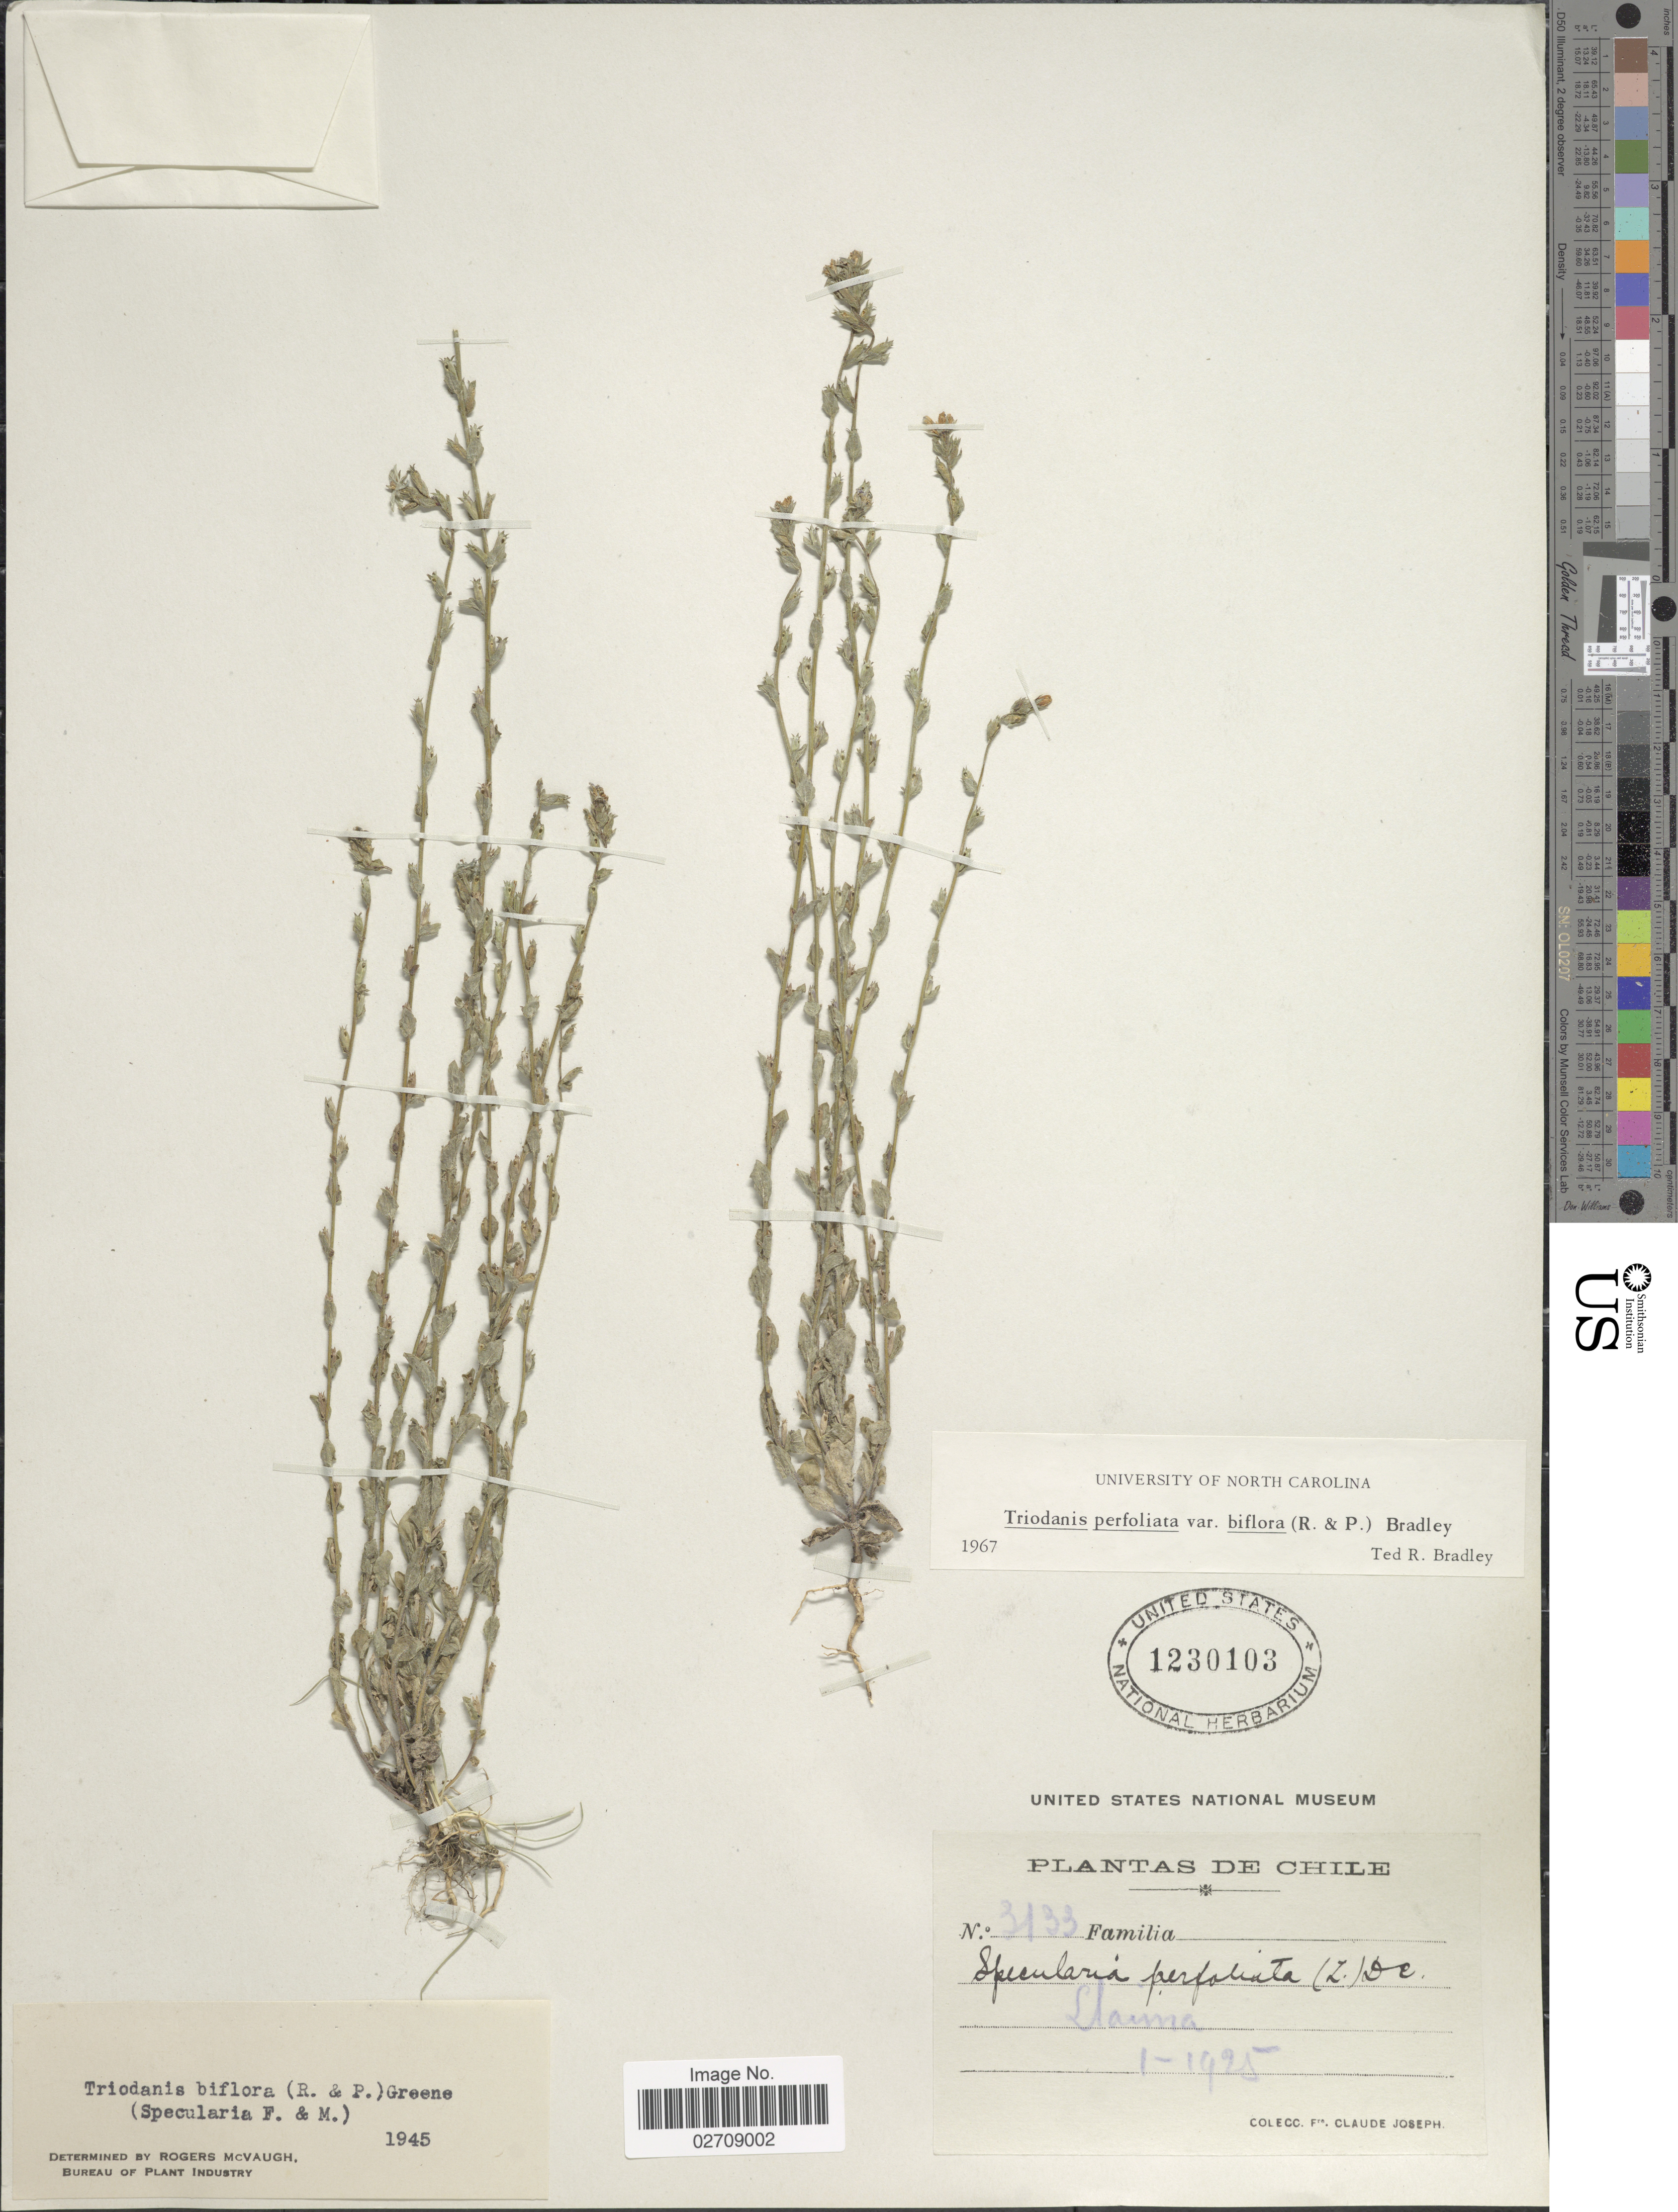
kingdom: Plantae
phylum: Tracheophyta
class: Magnoliopsida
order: Asterales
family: Campanulaceae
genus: Triodanis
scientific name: Triodanis perfoliata var. biflora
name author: (Ruiz & Pav.) Bradley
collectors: Bro. Claude-Joseph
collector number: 3133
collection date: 1925-01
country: Chile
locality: Llaima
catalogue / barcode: US 1230103